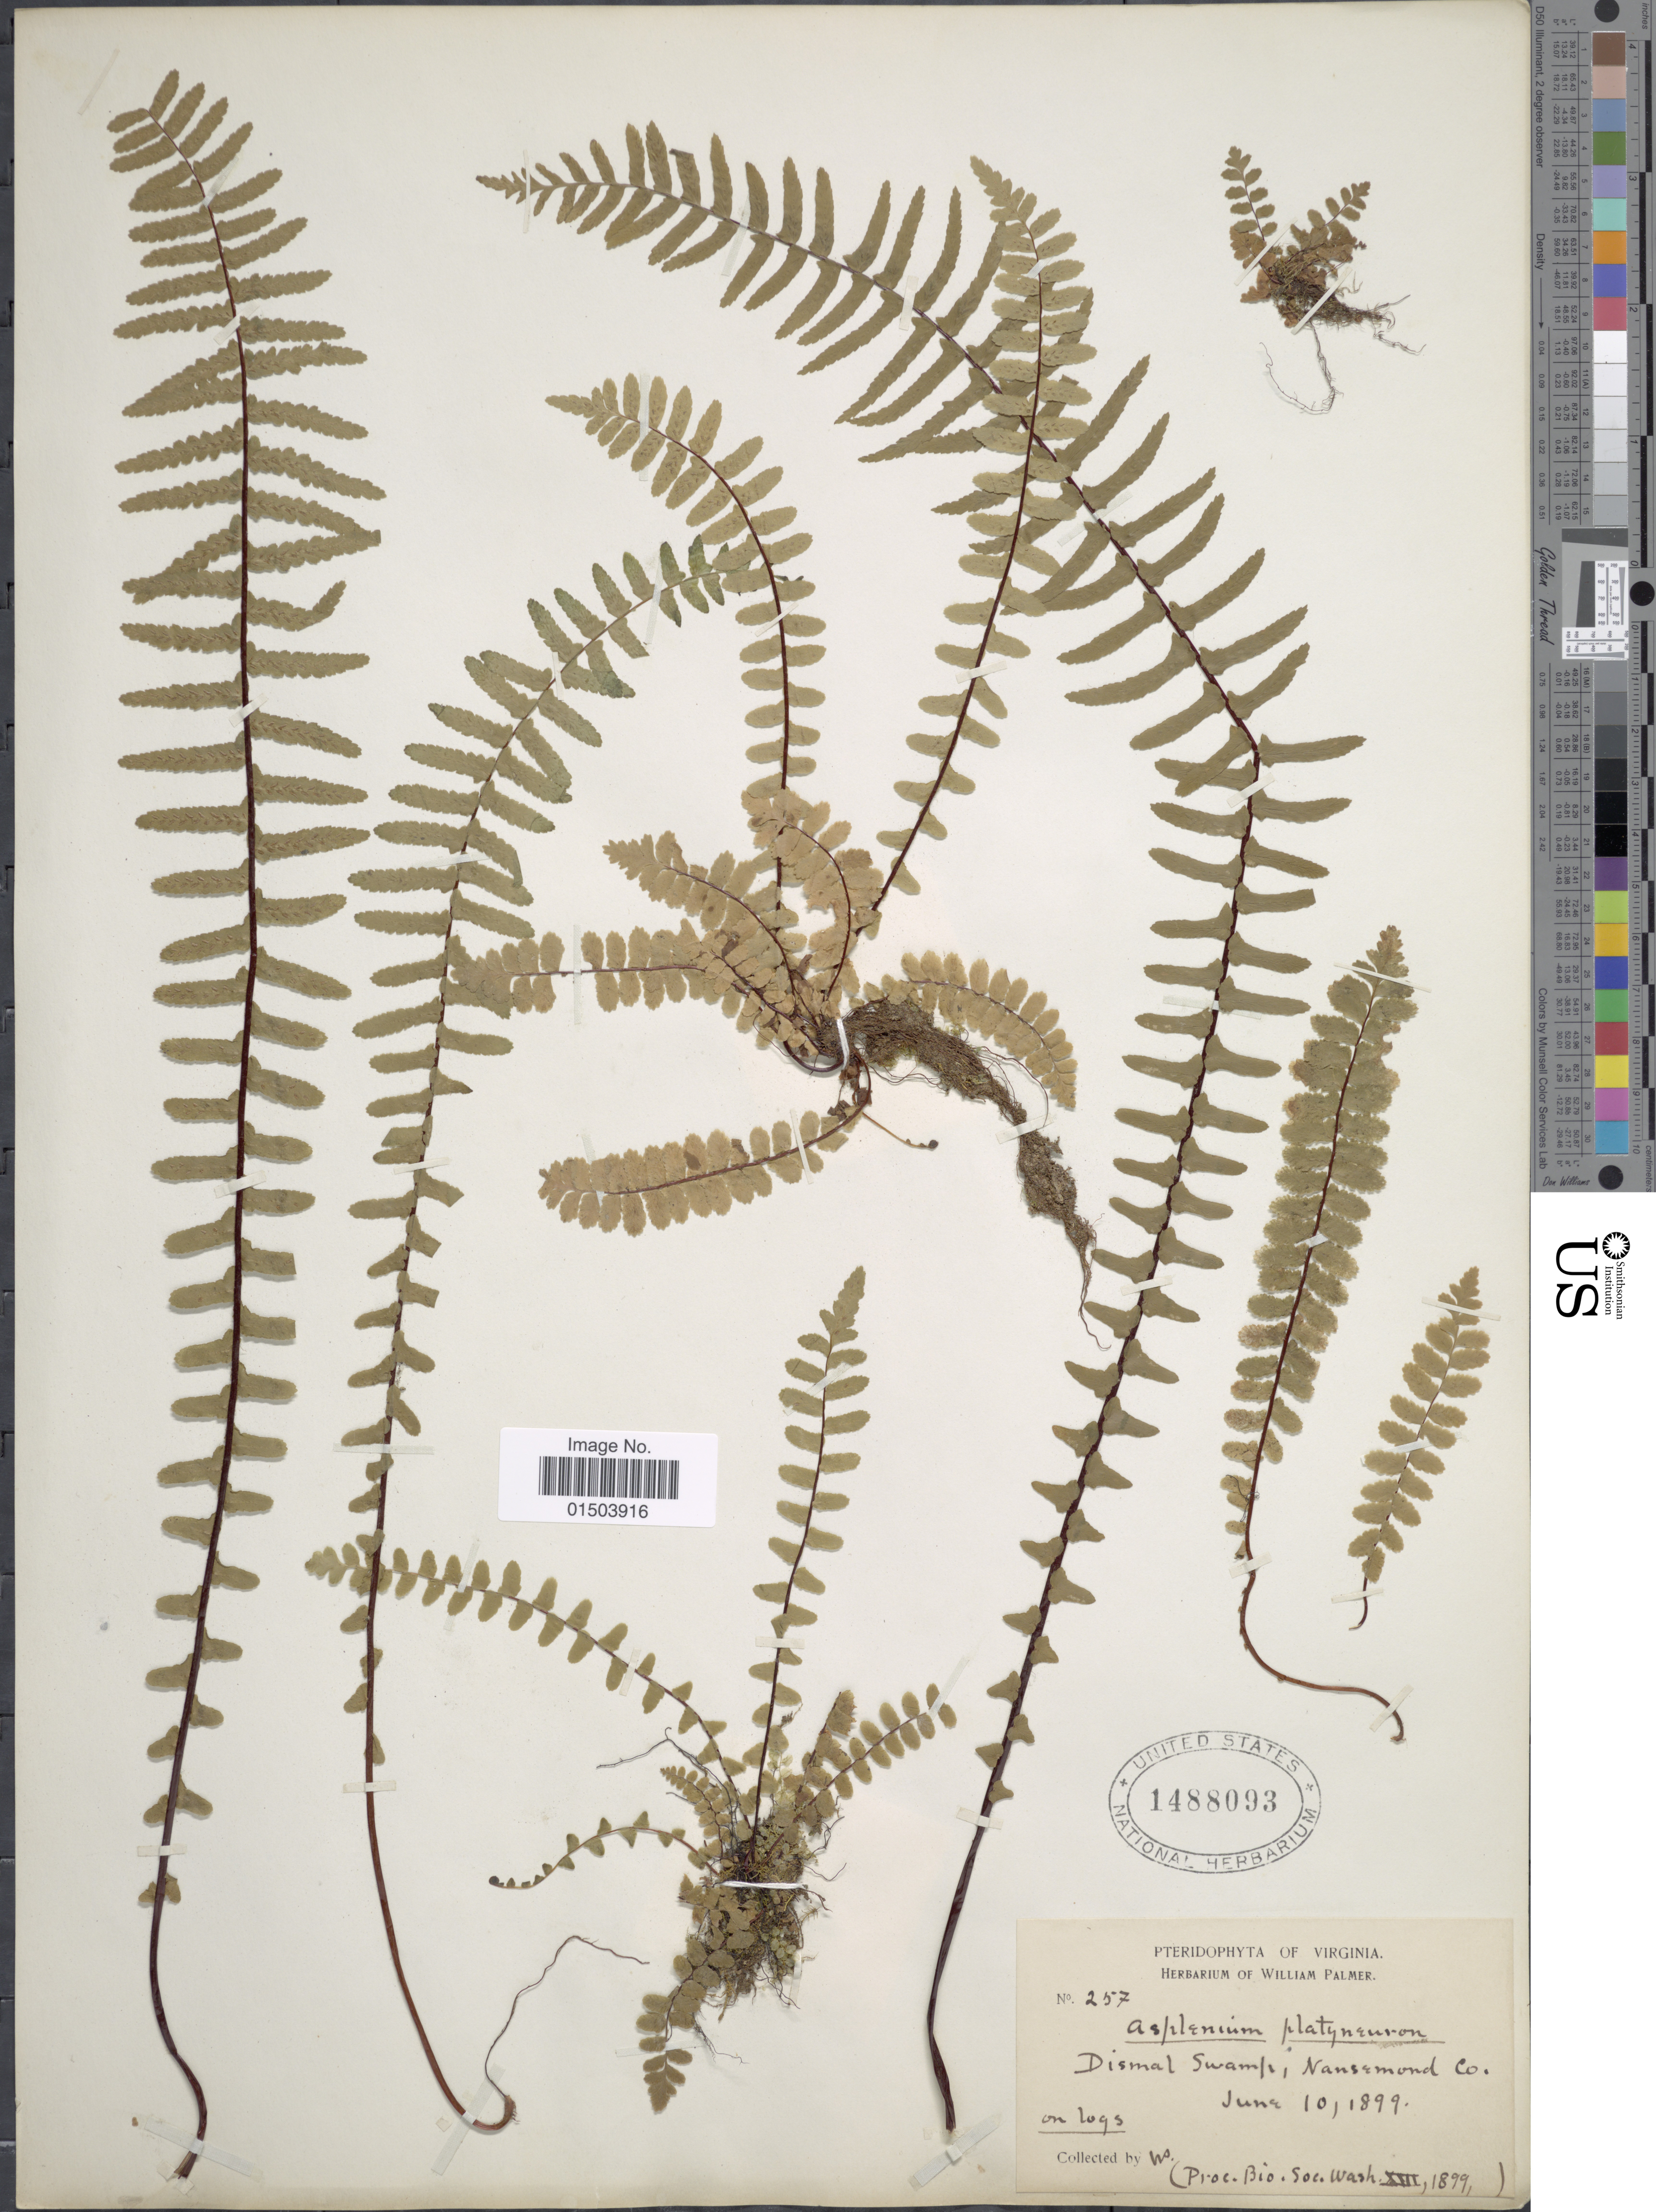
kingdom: Plantae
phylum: Tracheophyta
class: Polypodiopsida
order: Polypodiales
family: Aspleniaceae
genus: Asplenium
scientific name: Asplenium platyneuron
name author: (L.) Britton, Stearns & Poggenb.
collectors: W. Palmer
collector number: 257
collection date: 1899-06-10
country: United States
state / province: Virginia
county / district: City of Suffolk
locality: Dismal Swamp, Nansemond Co. (merged into City of Suffolk 1950's-70's)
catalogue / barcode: US 1488093